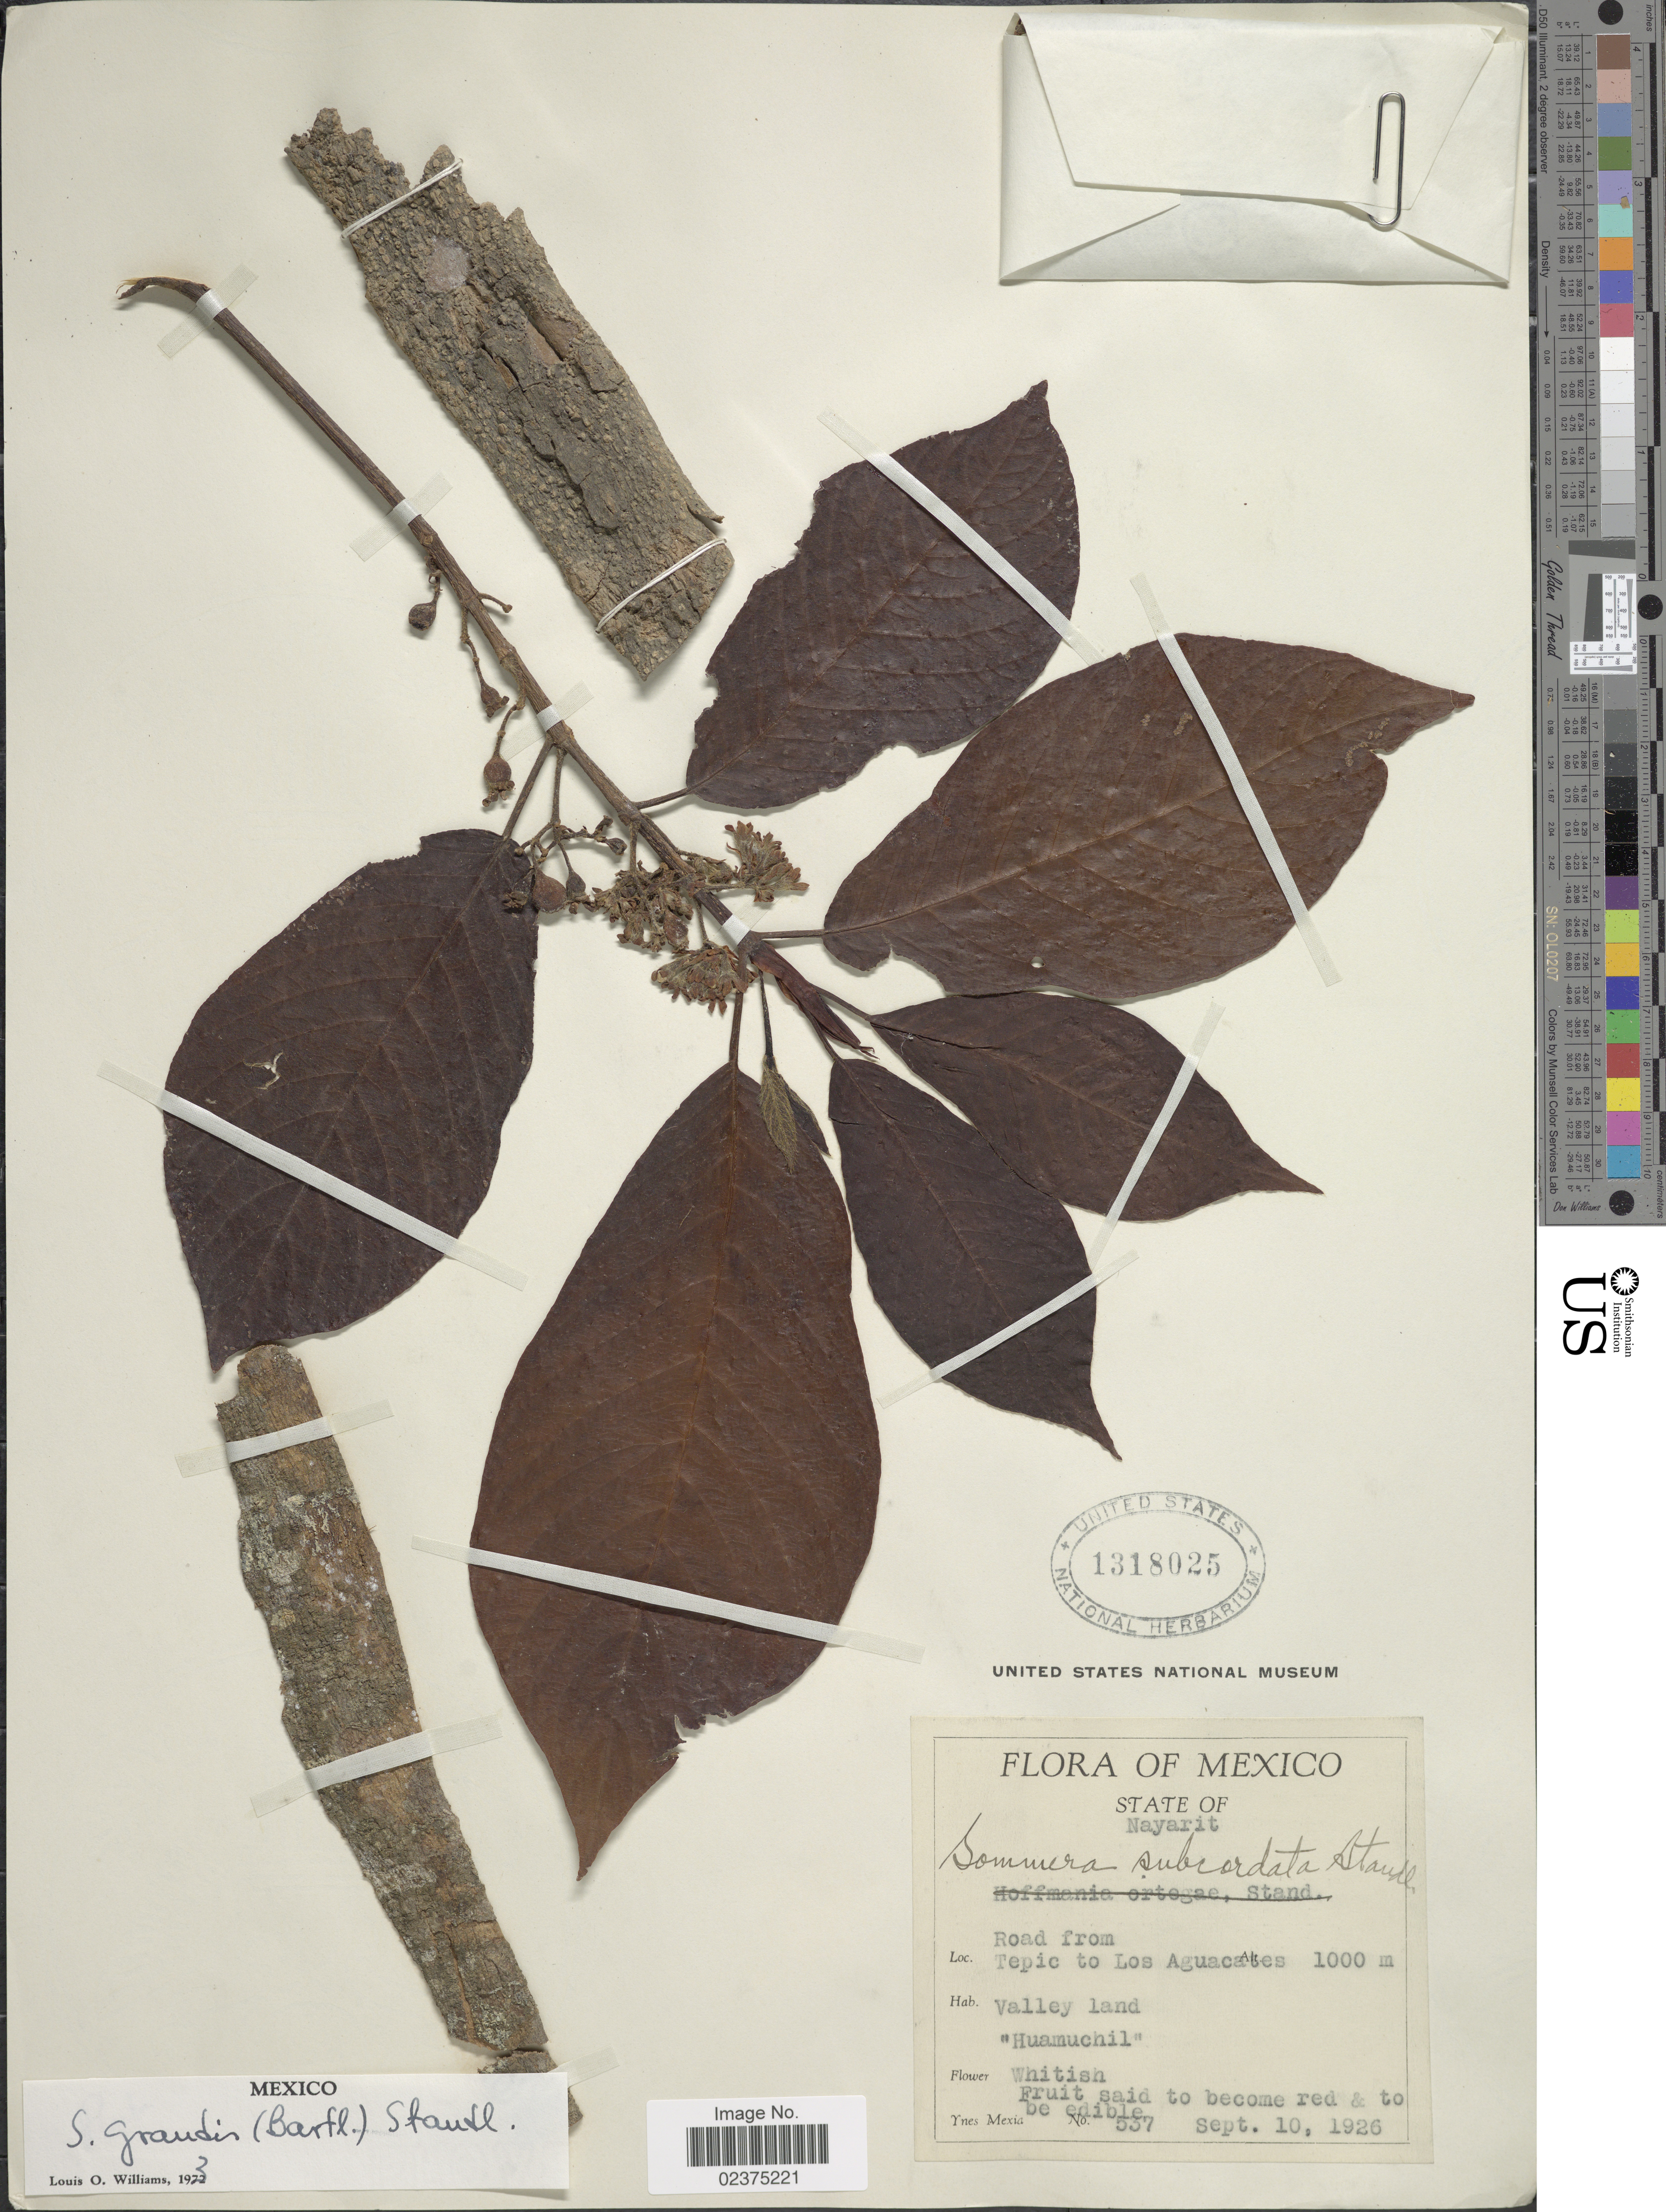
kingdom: Plantae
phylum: Tracheophyta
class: Magnoliopsida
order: Gentianales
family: Rubiaceae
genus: Sommera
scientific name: Sommera grandis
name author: (Bartl. ex DC.) Standl.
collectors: Y. Mexia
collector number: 537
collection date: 1926-09-10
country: Mexico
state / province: Nayarit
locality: Road from Tepic to Los Aguacates, valley land 'Huamuchil'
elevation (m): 1000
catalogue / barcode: US 1318025